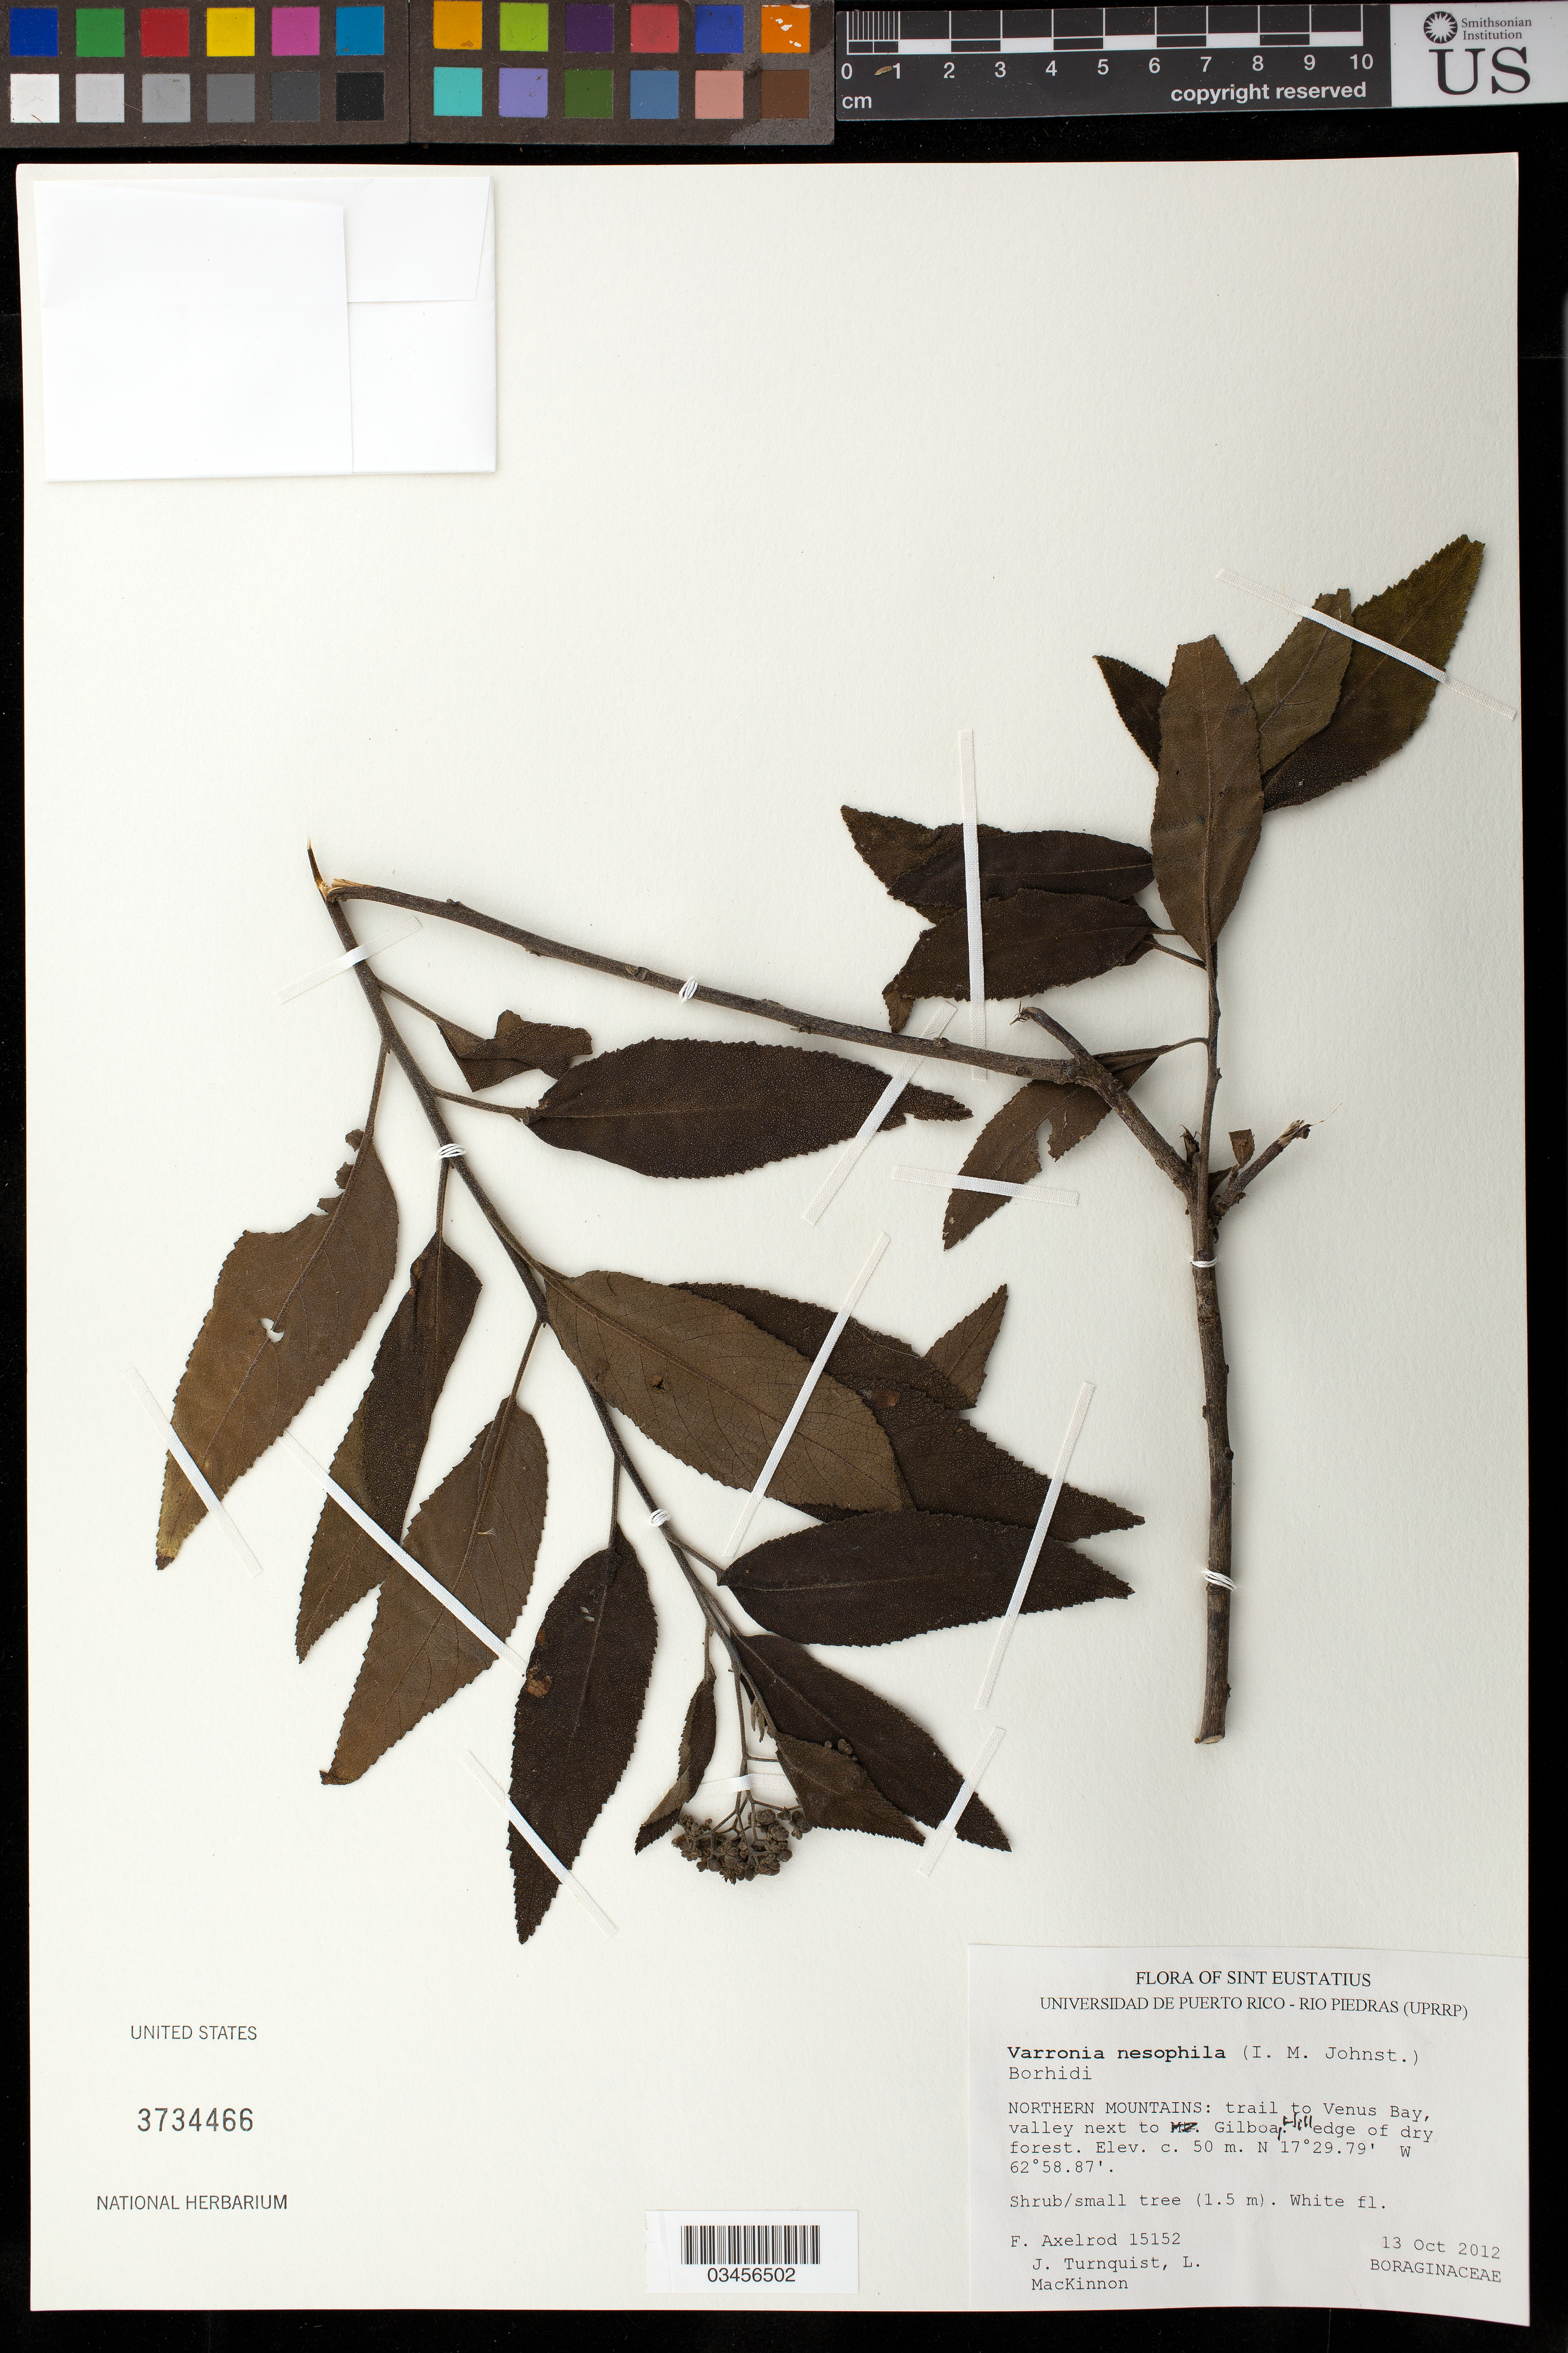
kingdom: Plantae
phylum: Tracheophyta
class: Magnoliopsida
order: Boraginales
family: Cordiaceae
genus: Varronia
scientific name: Varronia nesophila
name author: (I.M. Johnst.) Borhidi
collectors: F. S. Axelrod, J. Turnquist & L. MacKinnon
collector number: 15152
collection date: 2012-10-13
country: Netherlands Antilles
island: Sint Eustatius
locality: Northern Mountains: trail to Venus Bay, valley next to Gilbao Hill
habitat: Edge of dry forest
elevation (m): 50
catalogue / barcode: US 3734466